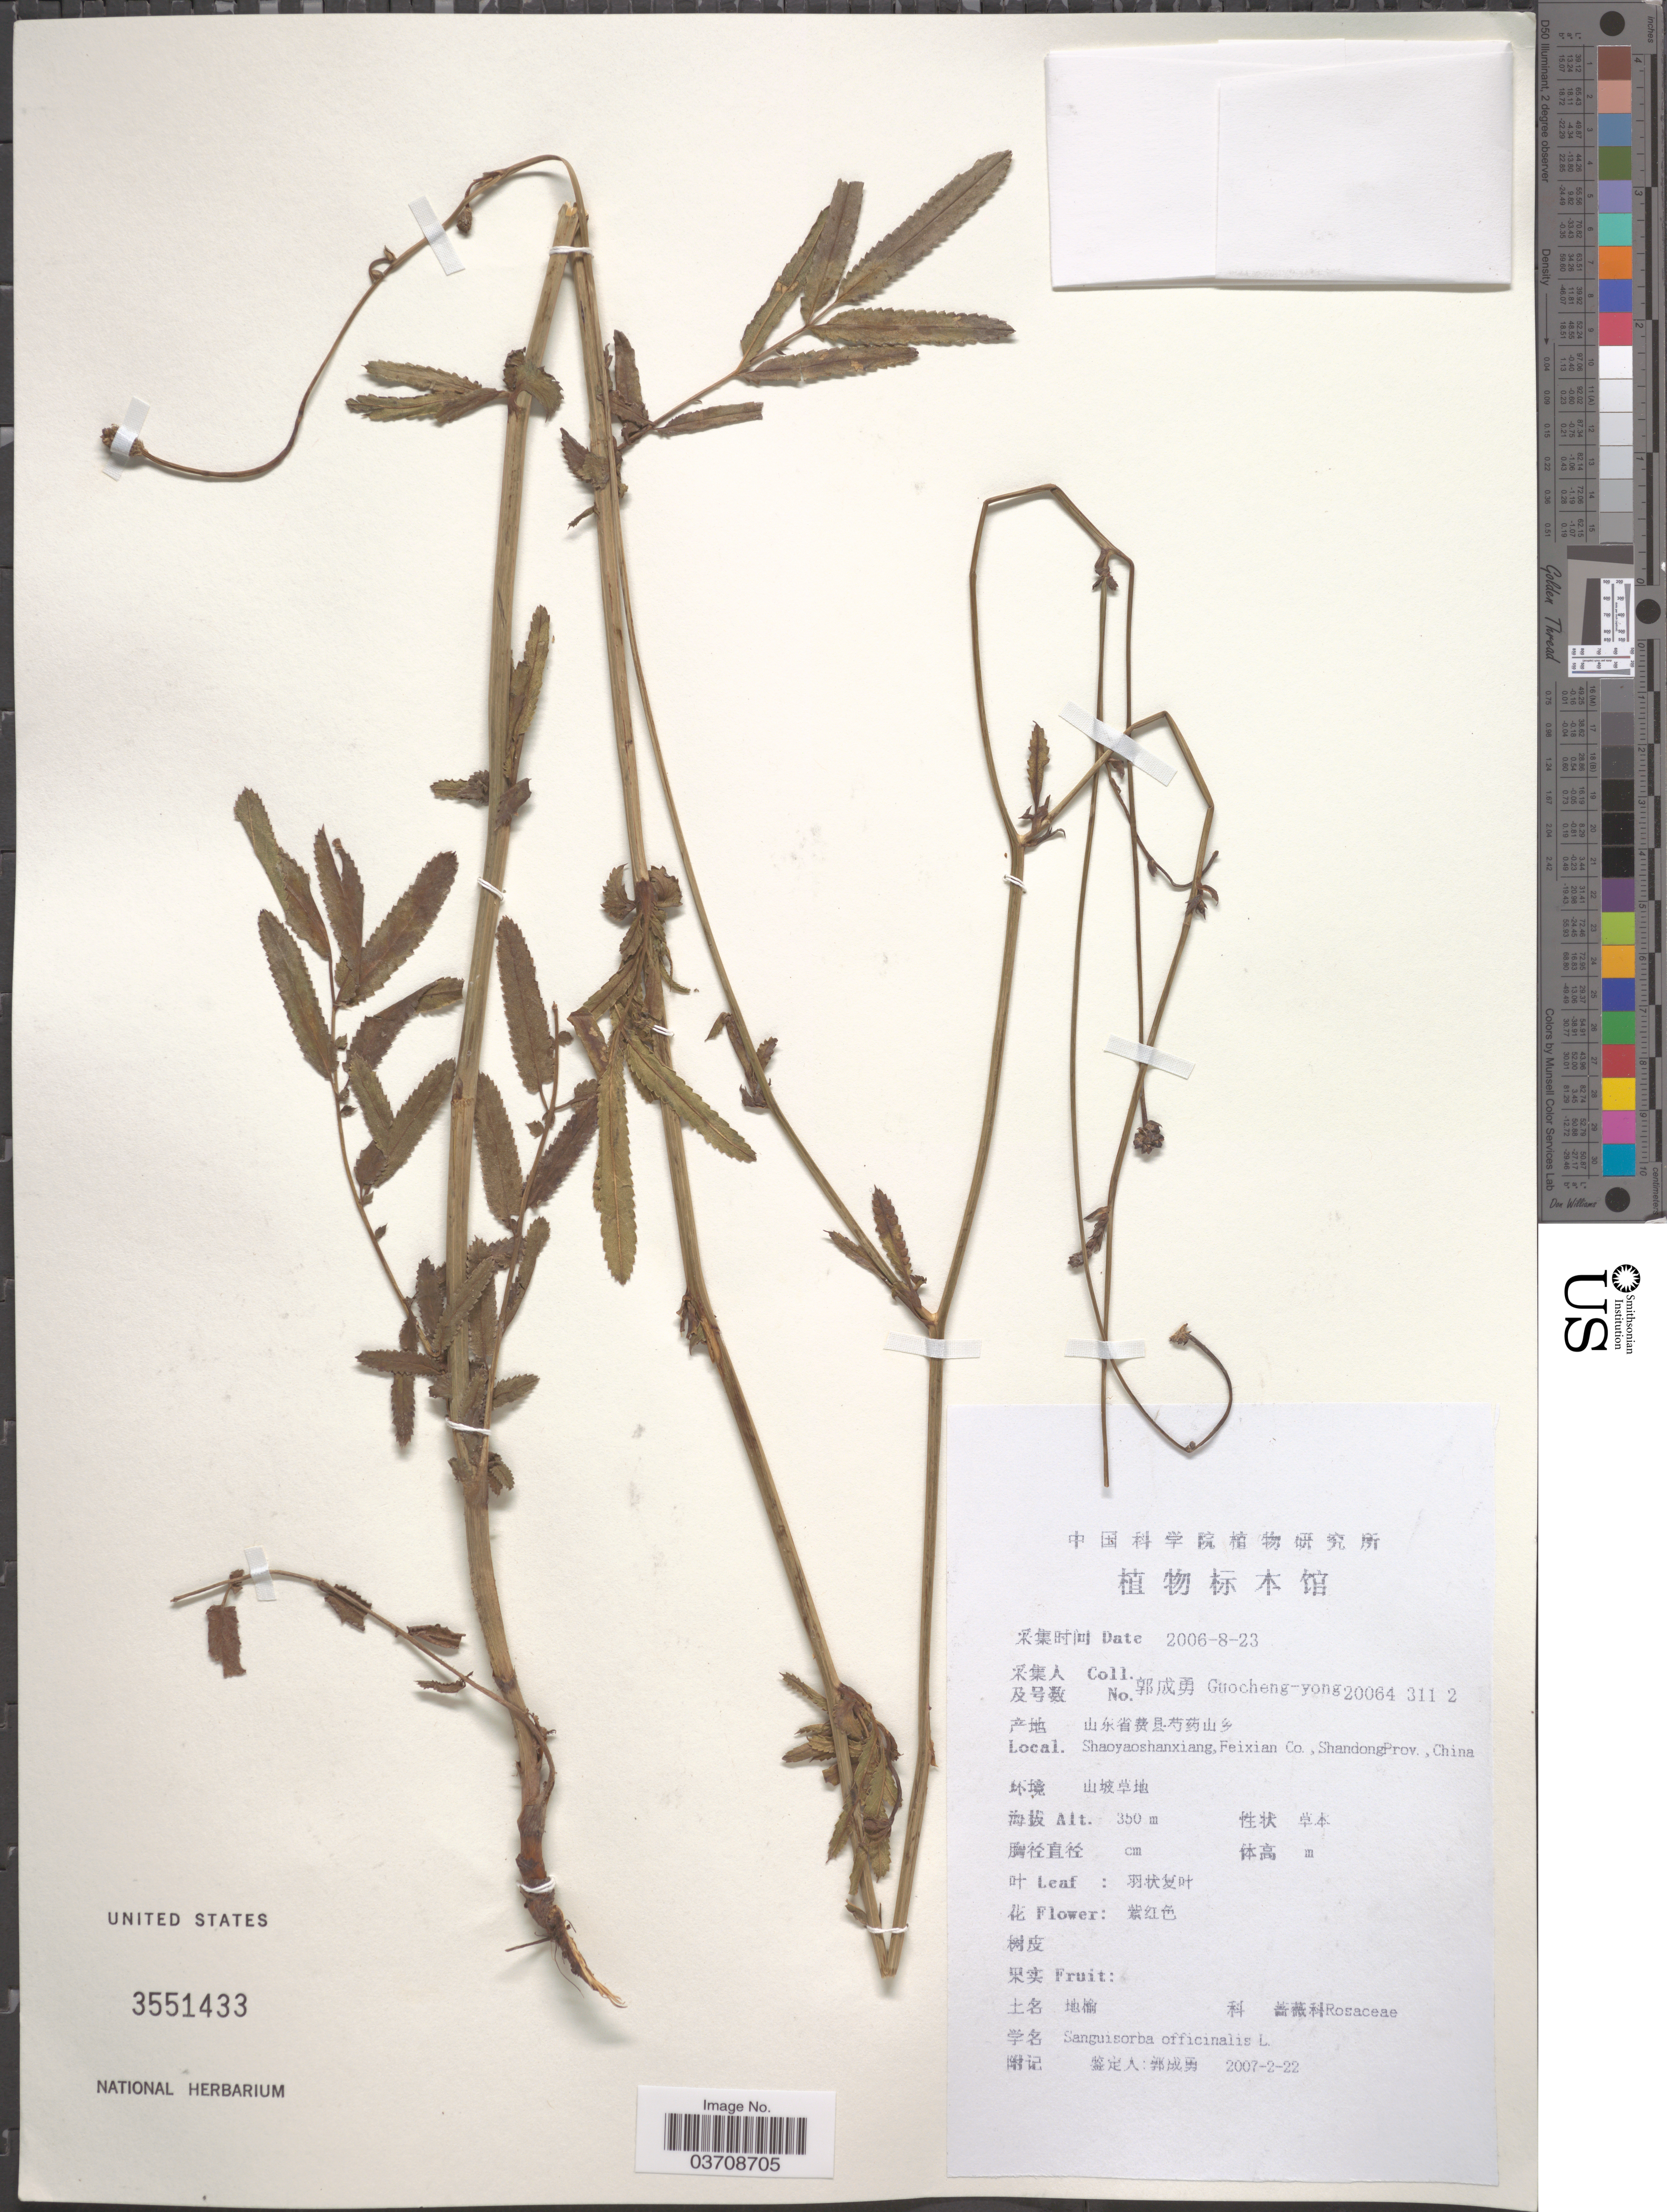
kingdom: Plantae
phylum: Tracheophyta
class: Magnoliopsida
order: Rosales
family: Rosaceae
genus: Sanguisorba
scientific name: Sanguisorba officinalis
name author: L.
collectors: Guo cheng-yong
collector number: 200643112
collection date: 2006-08-23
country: China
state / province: Shandong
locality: Shaoyaoshanxiang, Feixian Co., Shandong Prov.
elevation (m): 350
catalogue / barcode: US 3551433